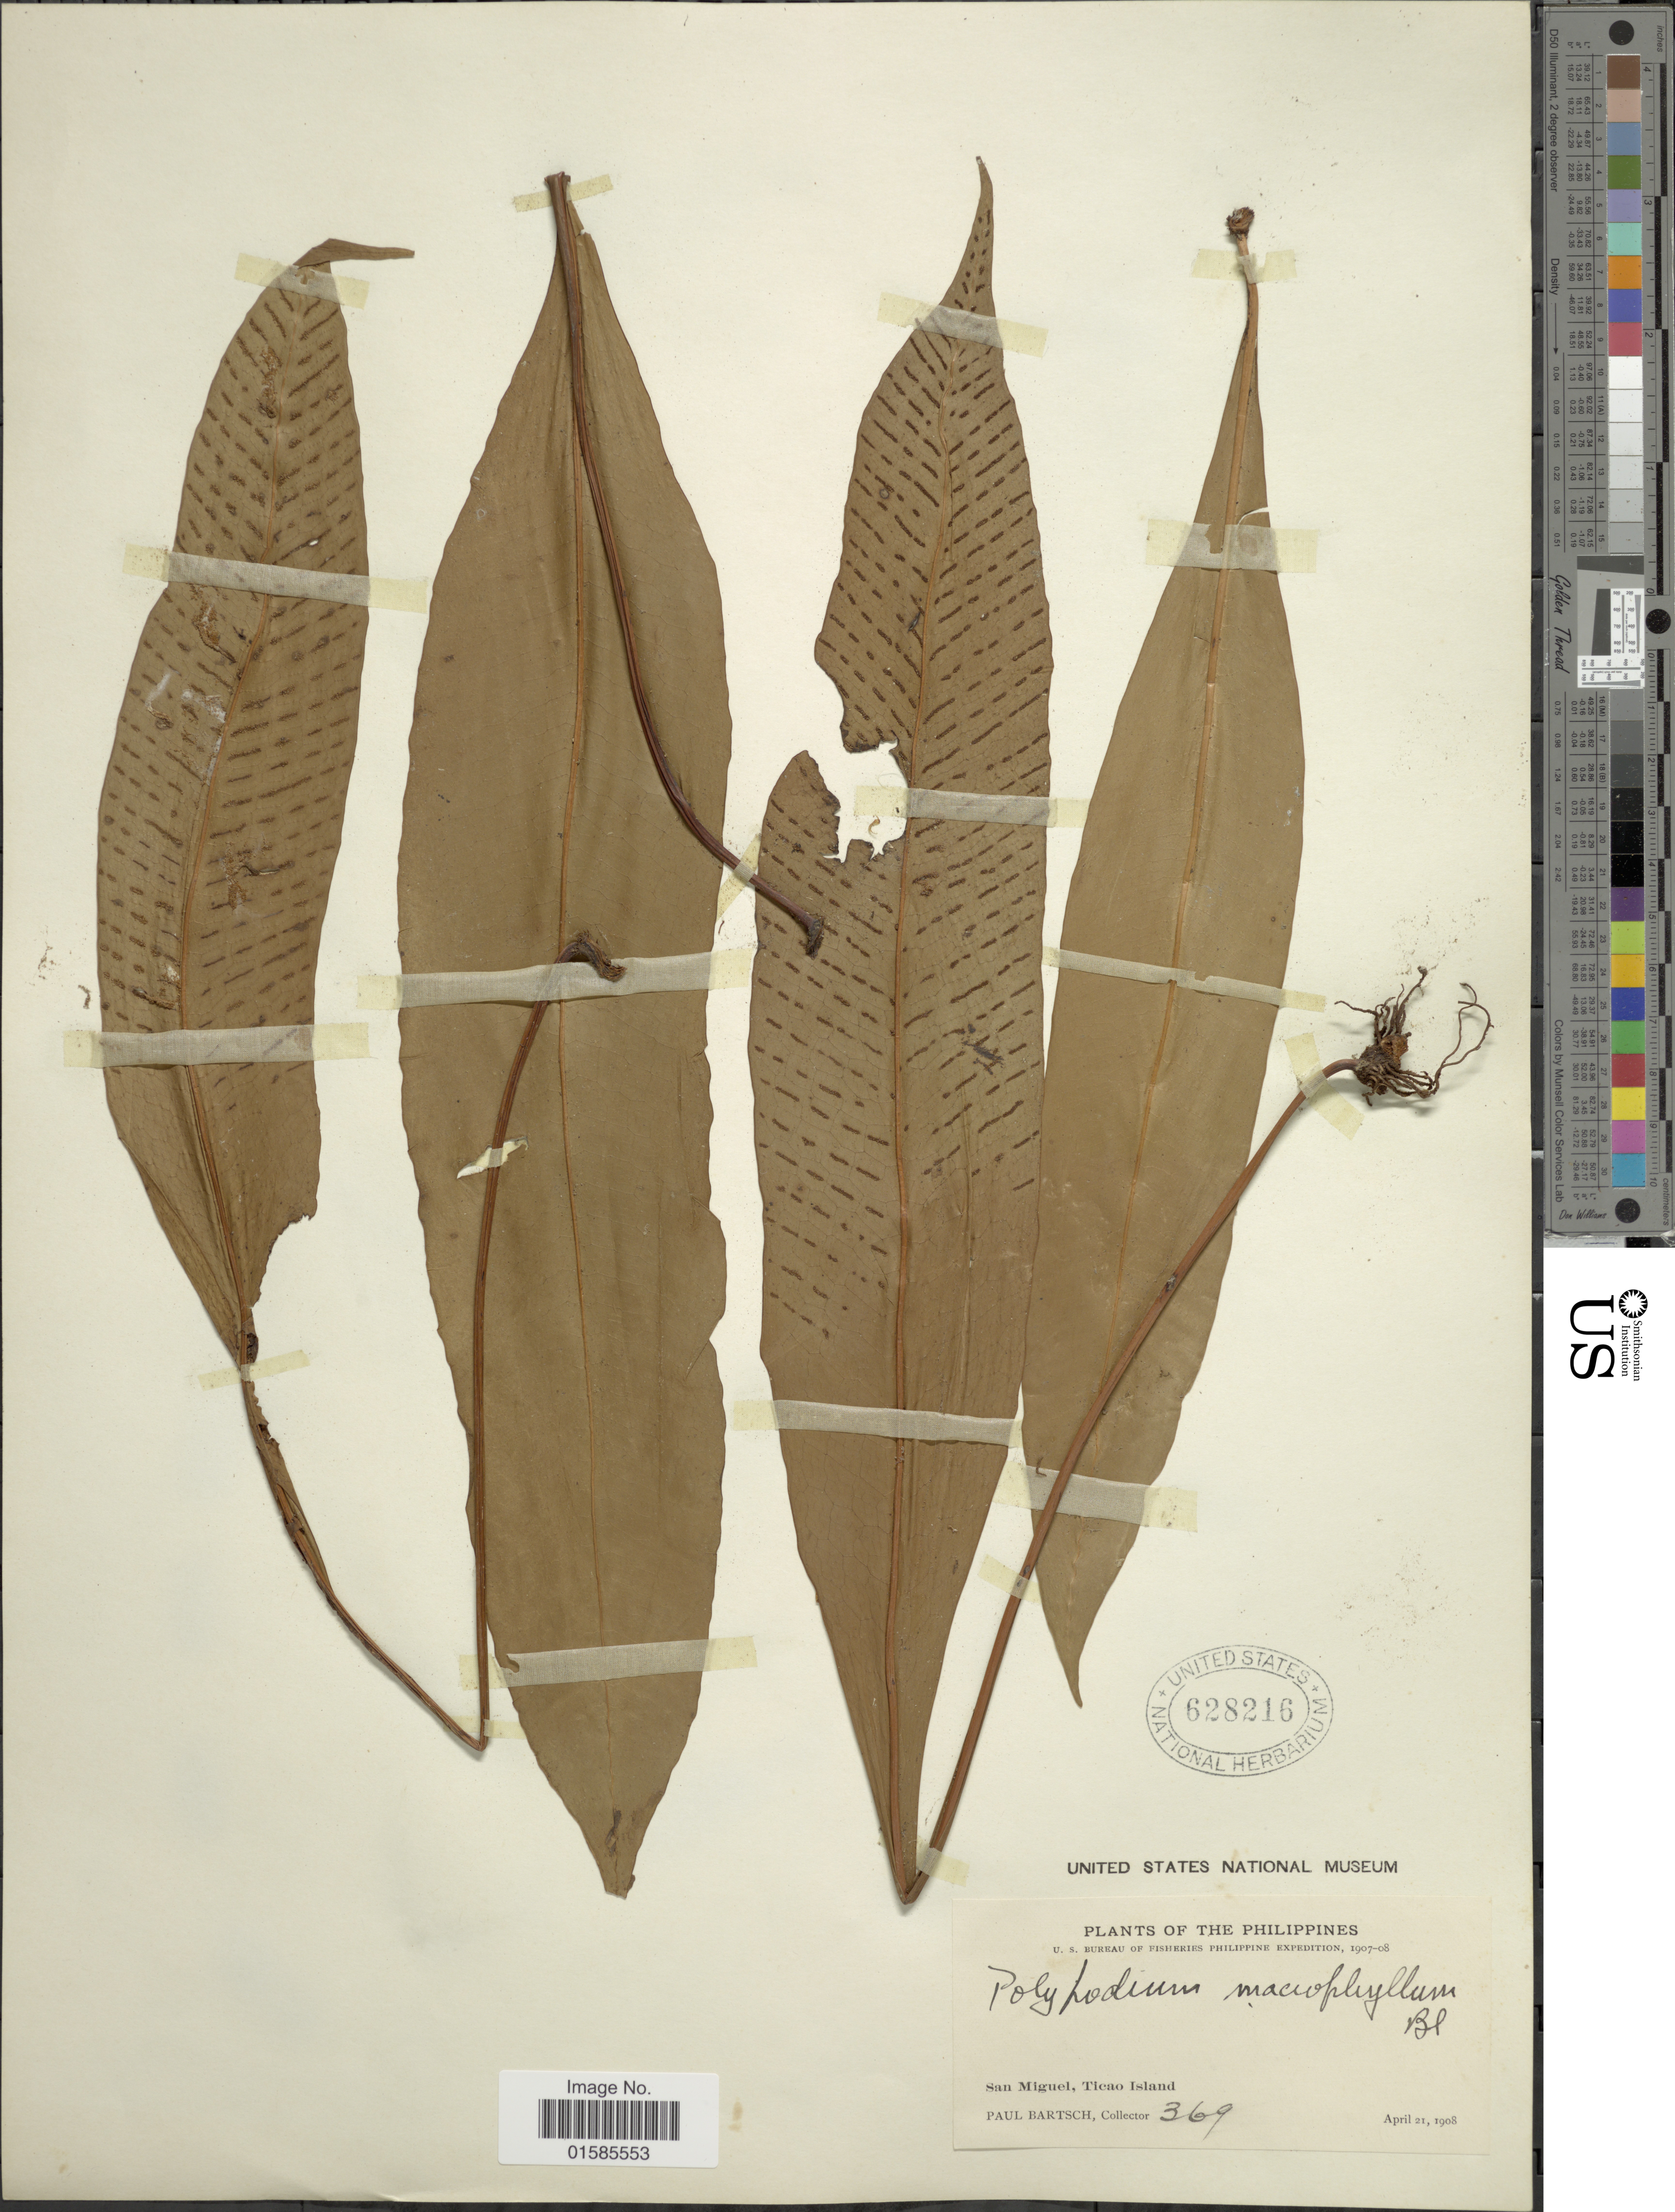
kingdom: Plantae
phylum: Tracheophyta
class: Polypodiopsida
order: Polypodiales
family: Polypodiaceae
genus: Leptochilus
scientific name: Leptochilus macrophyllus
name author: (Blume) Noot.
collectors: P. Bartsch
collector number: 396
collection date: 1908-04-21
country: El Salvador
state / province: San Miguel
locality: The Philippines, San Miguel, Ticao Island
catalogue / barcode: US 628216